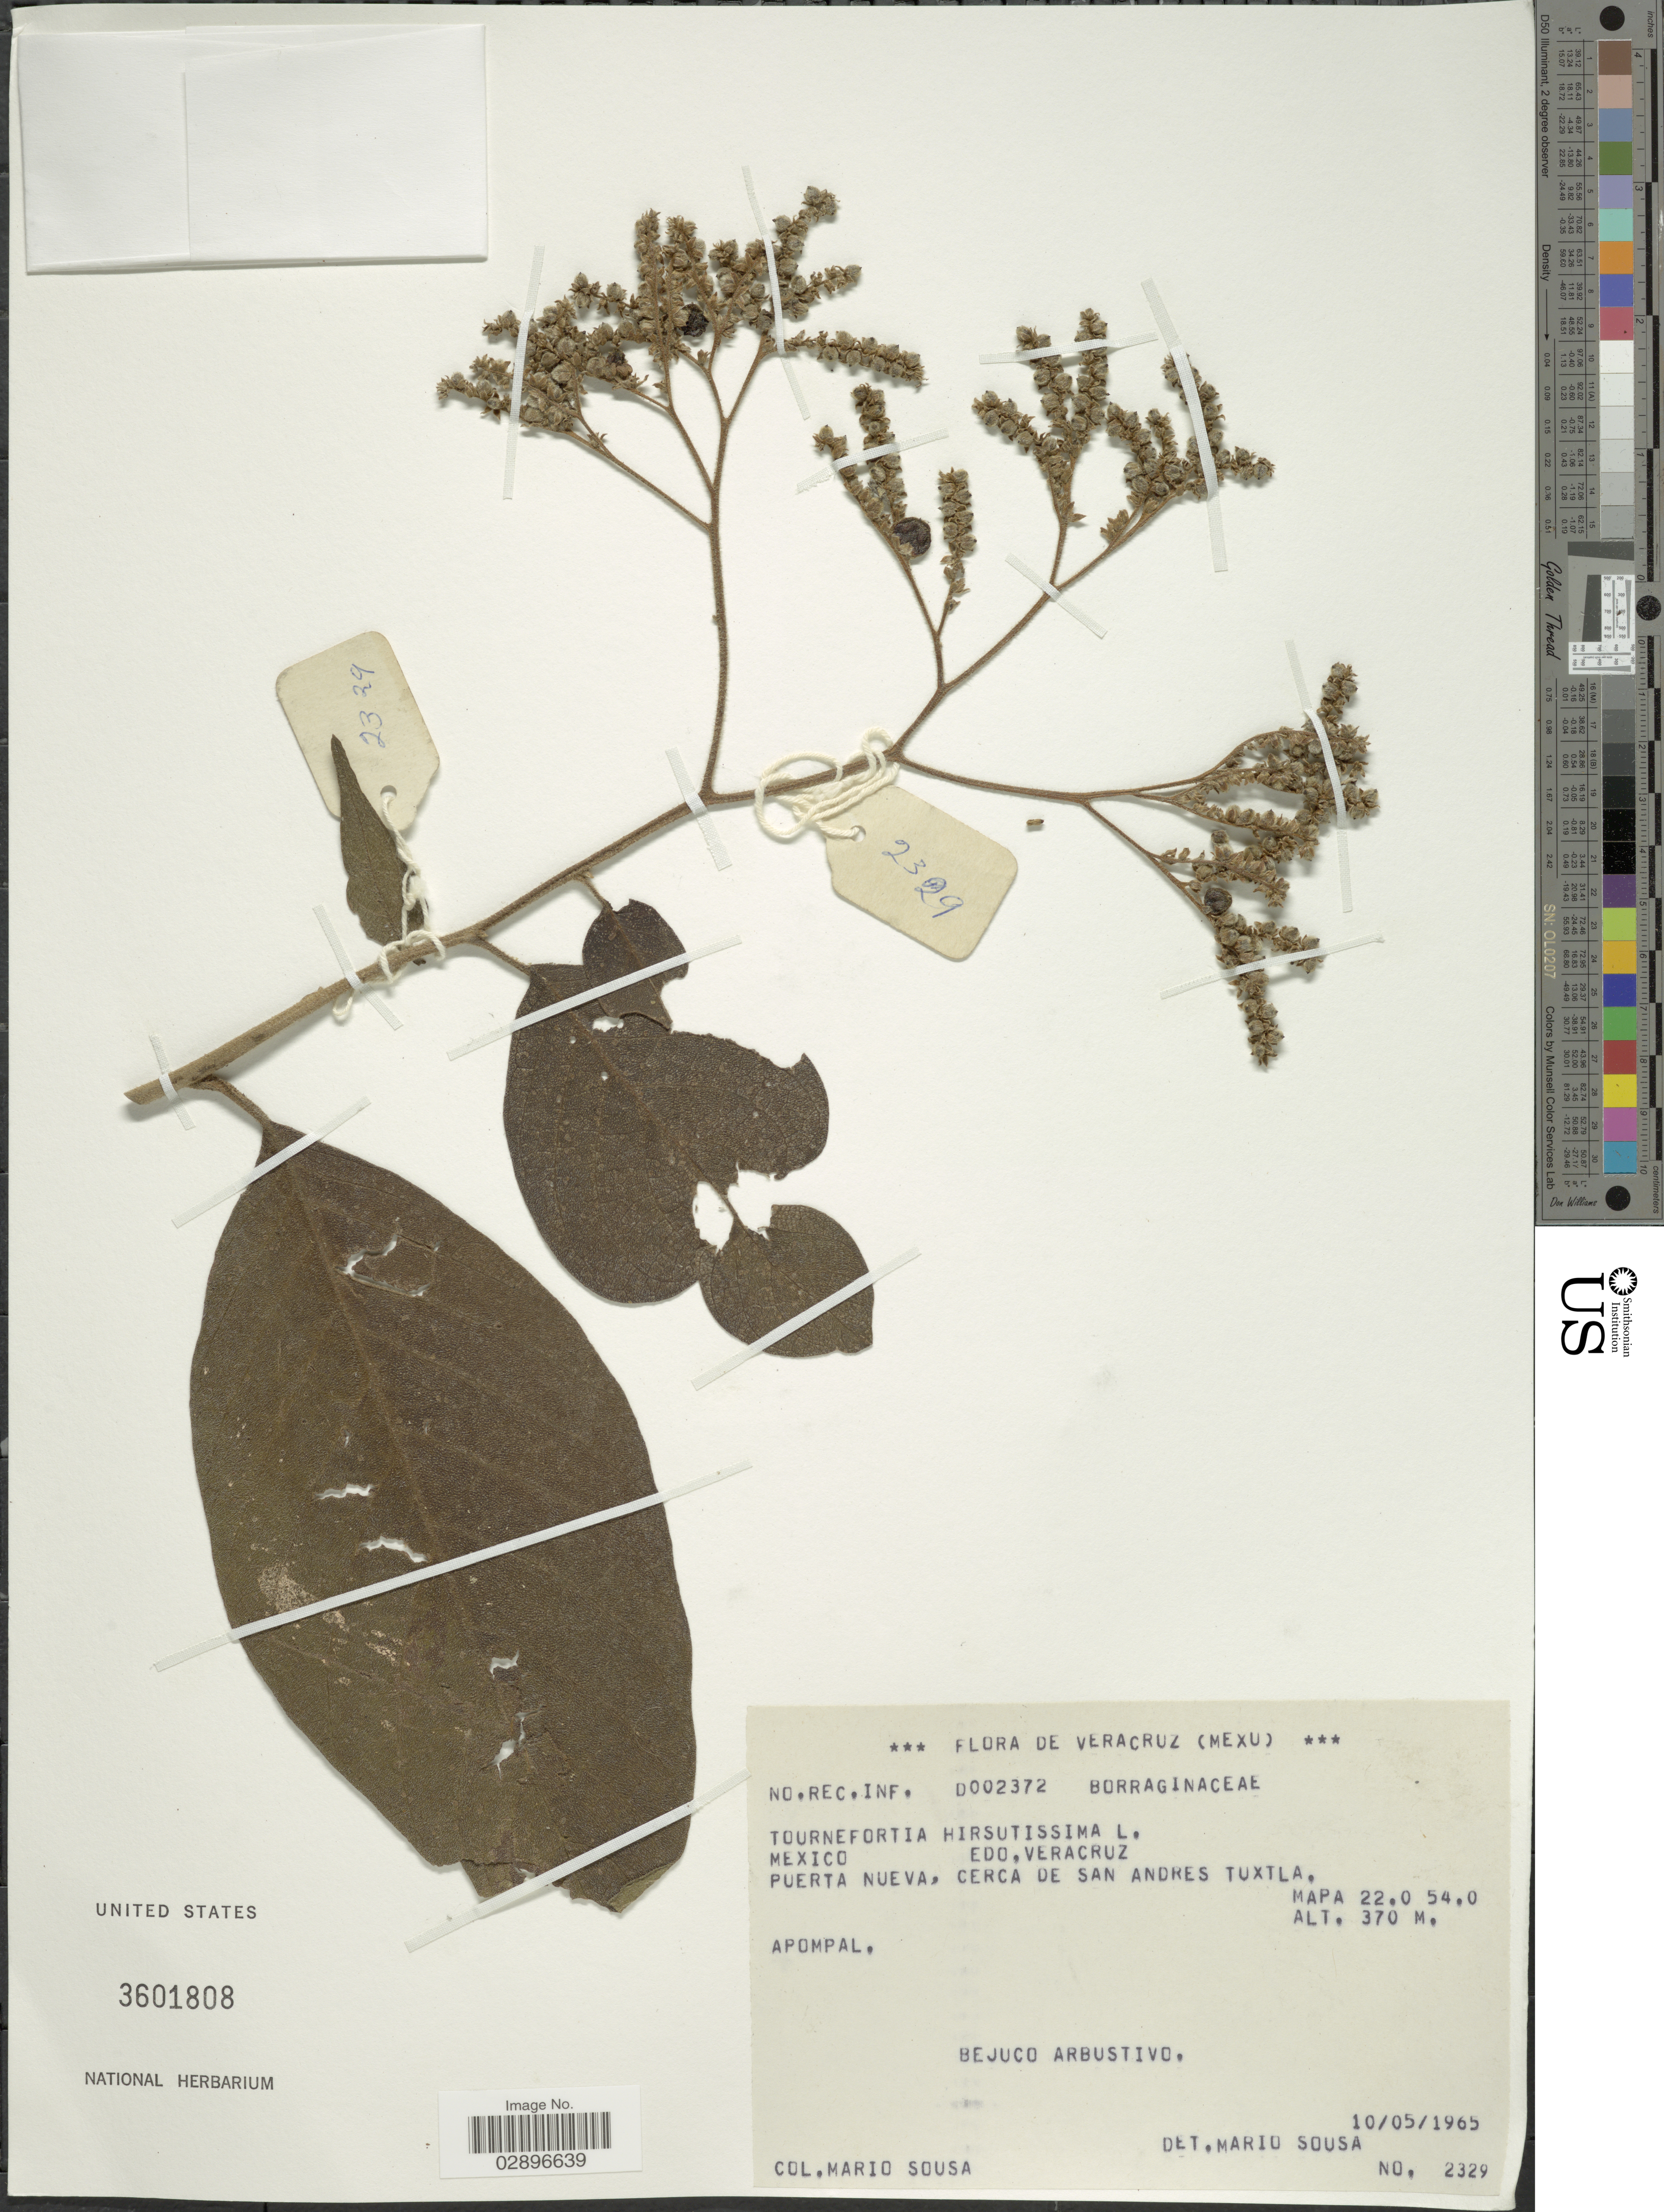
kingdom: Plantae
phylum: Tracheophyta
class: Magnoliopsida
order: Boraginales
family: Heliotropiaceae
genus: Tournefortia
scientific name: Tournefortia hirsutissima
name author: L.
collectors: M. Sousa S.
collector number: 2329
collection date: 1965-05-10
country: Mexico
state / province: Veracruz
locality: Veracruz. Puerta Nueva, Cerca de San Andres Tuxtla, mapa 22.0 54.0.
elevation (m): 370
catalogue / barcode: US 3601808